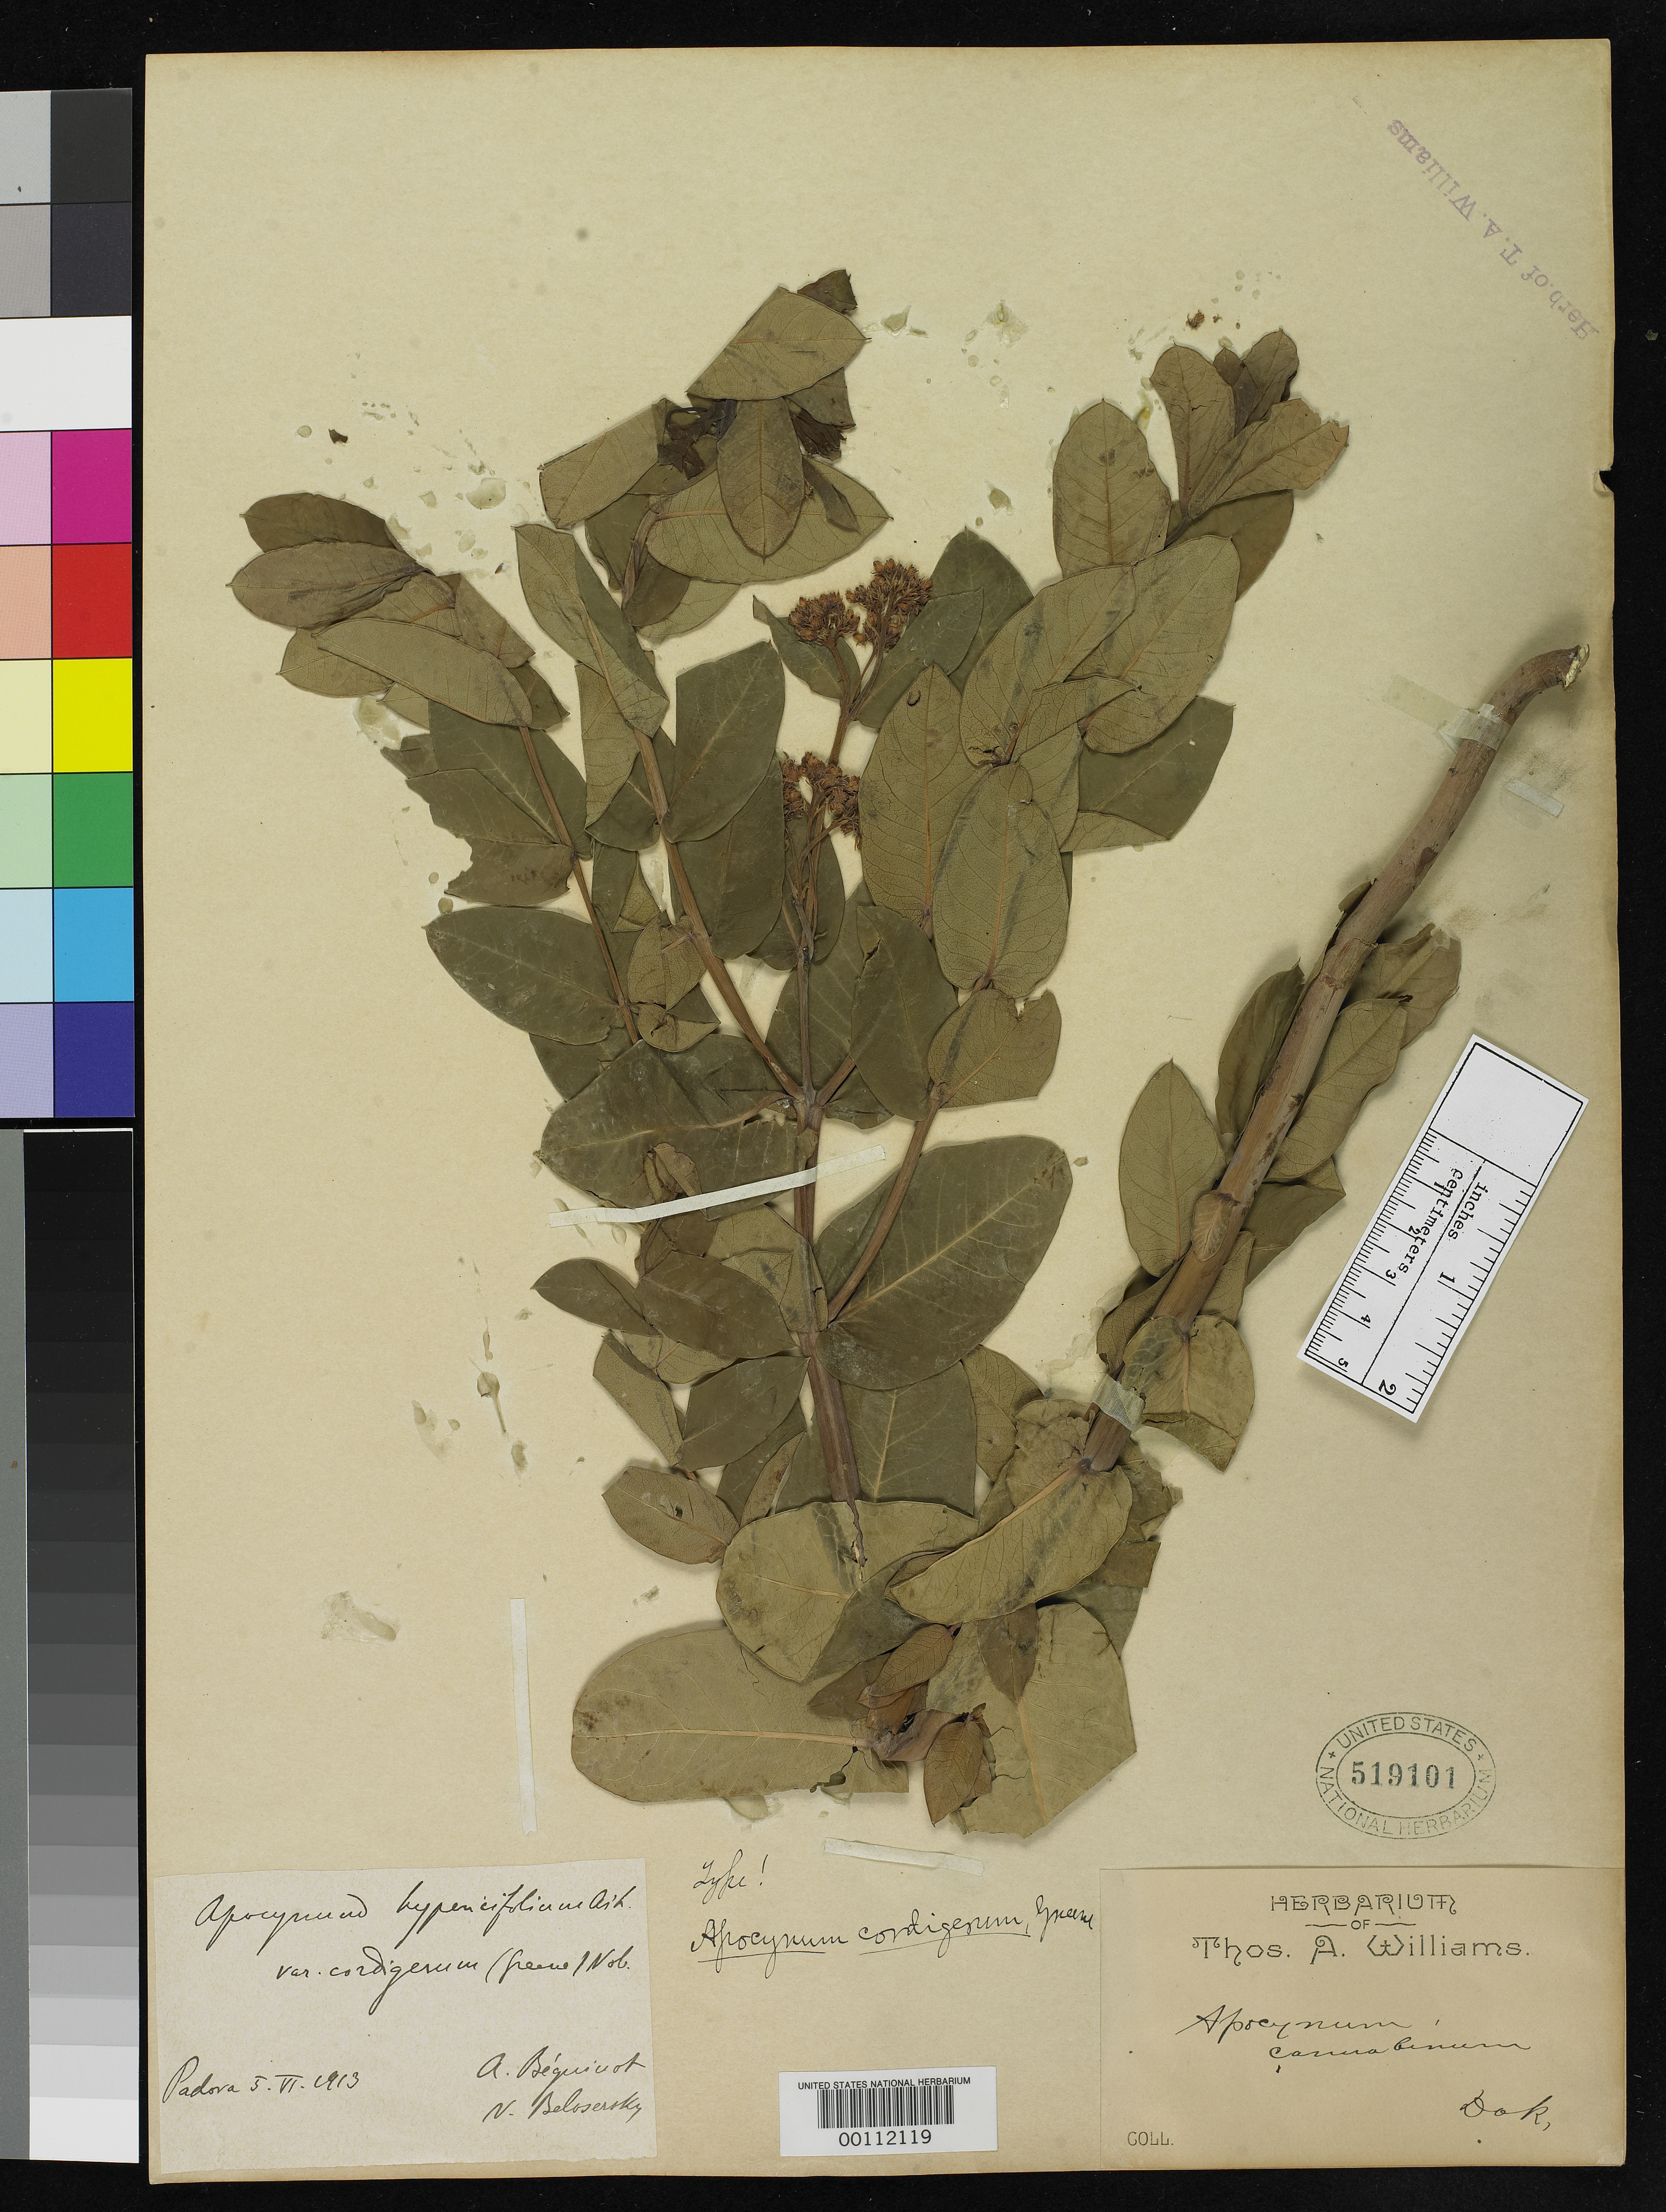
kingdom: Plantae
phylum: Tracheophyta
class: Magnoliopsida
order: Gentianales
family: Apocynaceae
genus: Apocynum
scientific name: Apocynum cordigerum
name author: Greene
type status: Holotype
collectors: T. A. Williams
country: United States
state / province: South Dakota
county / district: Brookings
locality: Brookings.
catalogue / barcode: US 519101